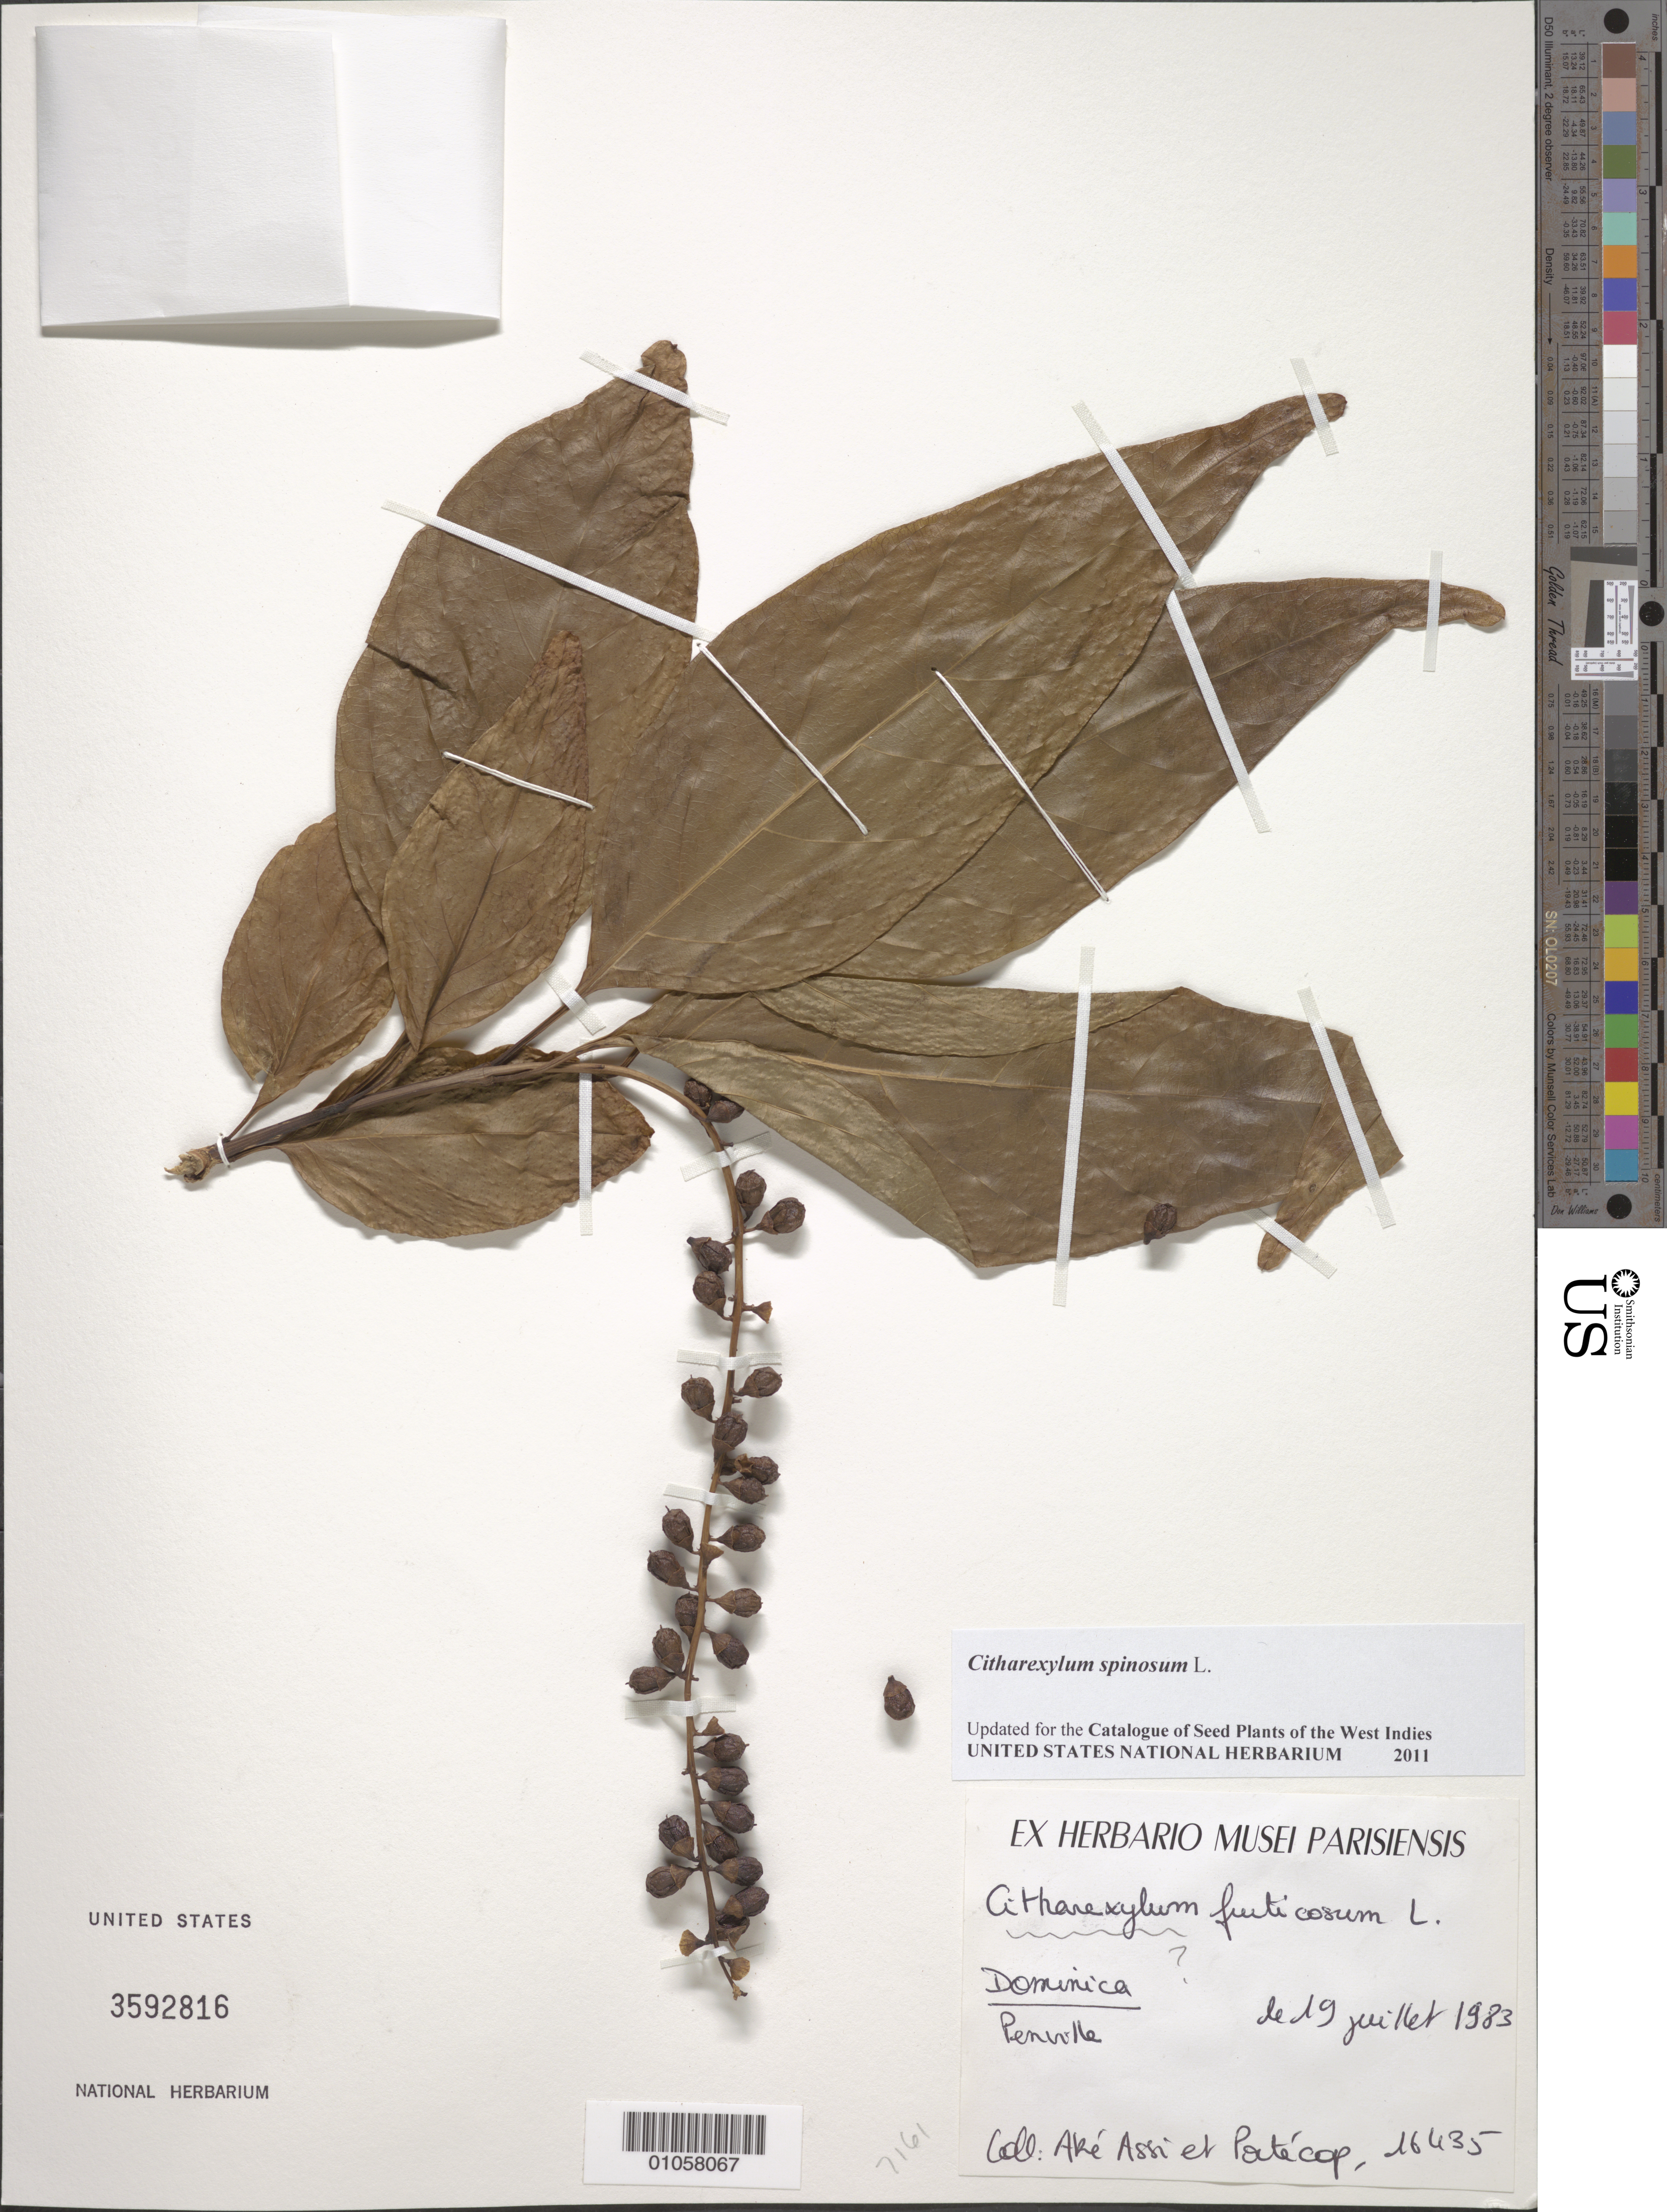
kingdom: Plantae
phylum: Tracheophyta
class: Magnoliopsida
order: Lamiales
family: Verbenaceae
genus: Citharexylum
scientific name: Citharexylum spinosum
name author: L.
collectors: A. Ake & -. Portecop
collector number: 16435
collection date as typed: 19 Jul 1983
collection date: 1983-07-19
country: Dominica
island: Dominica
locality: Penville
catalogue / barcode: US 3592816